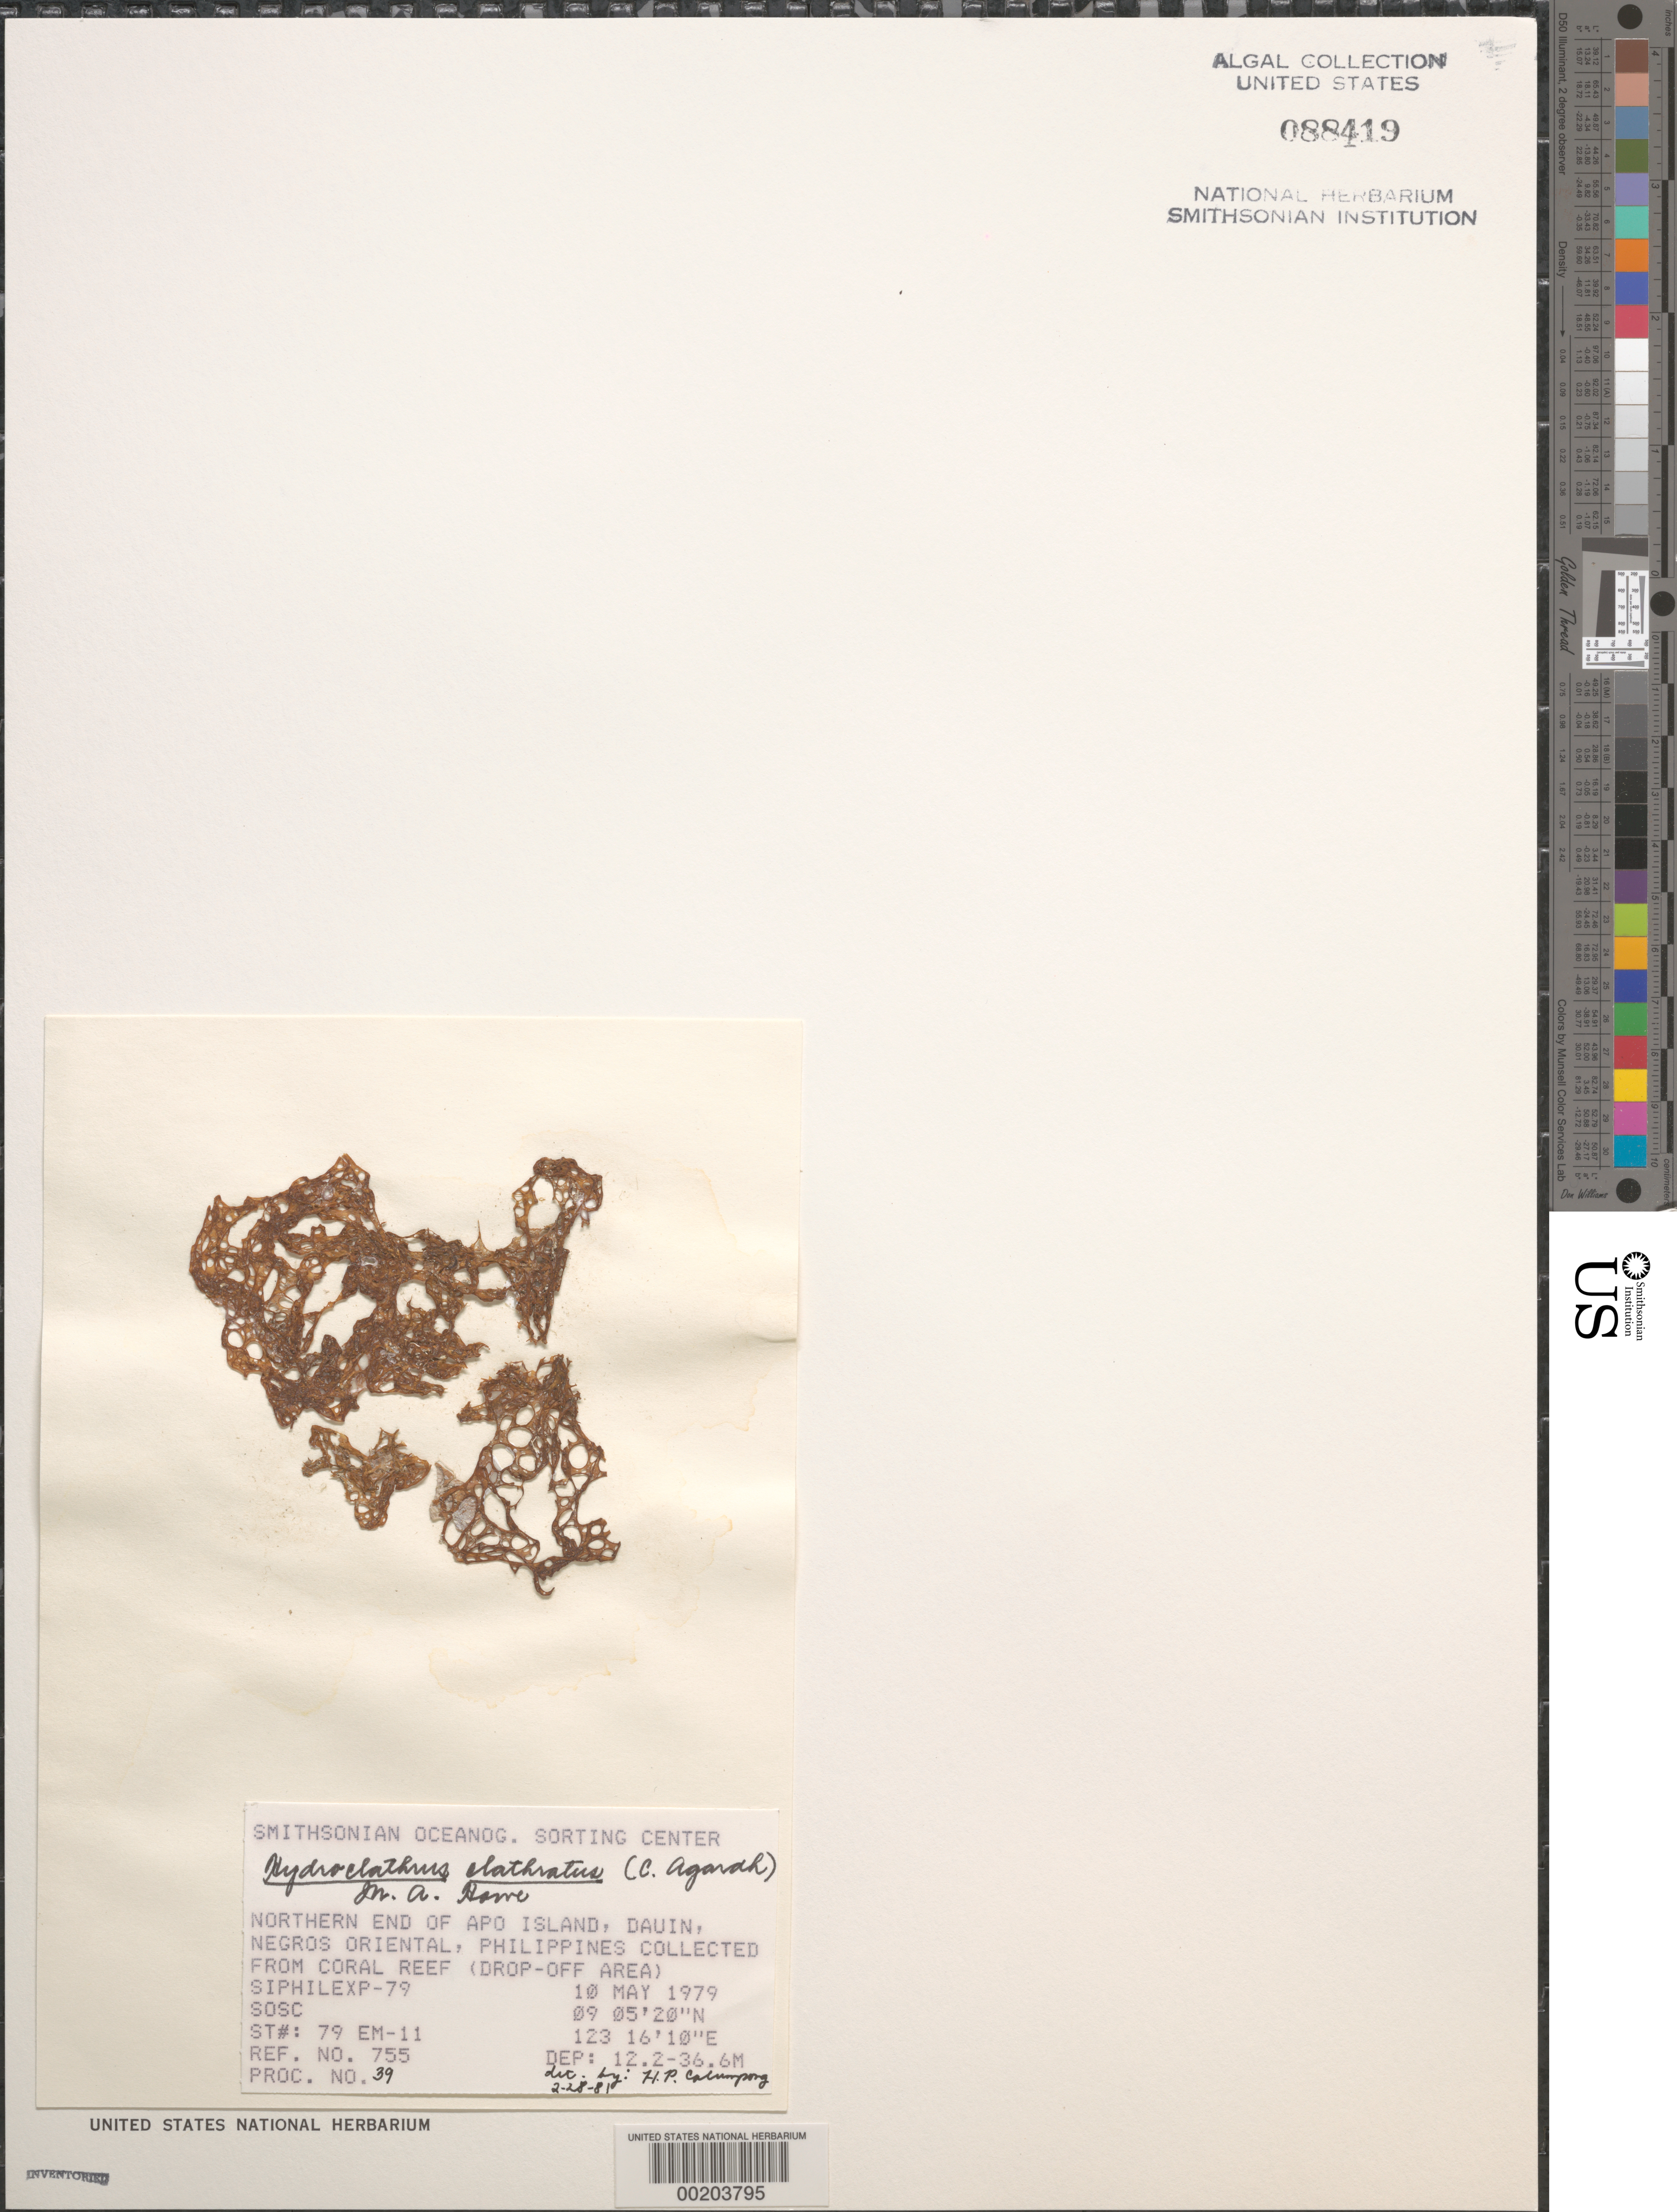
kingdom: Chromista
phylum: Ochrophyta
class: Phaeophyceae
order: Scytosiphonales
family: Scytosiphonaceae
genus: Hydroclathrus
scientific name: Hydroclathrus clathratus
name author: (C. Agardh) M. Howe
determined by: Calumpong, H. P.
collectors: SOSC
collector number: Station 79 Em-11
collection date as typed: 10 May 1979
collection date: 1979-05-10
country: Philippines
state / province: Central Visayas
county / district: Negros Oriental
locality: Apo island, dauin, negros oriental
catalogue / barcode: US 88419